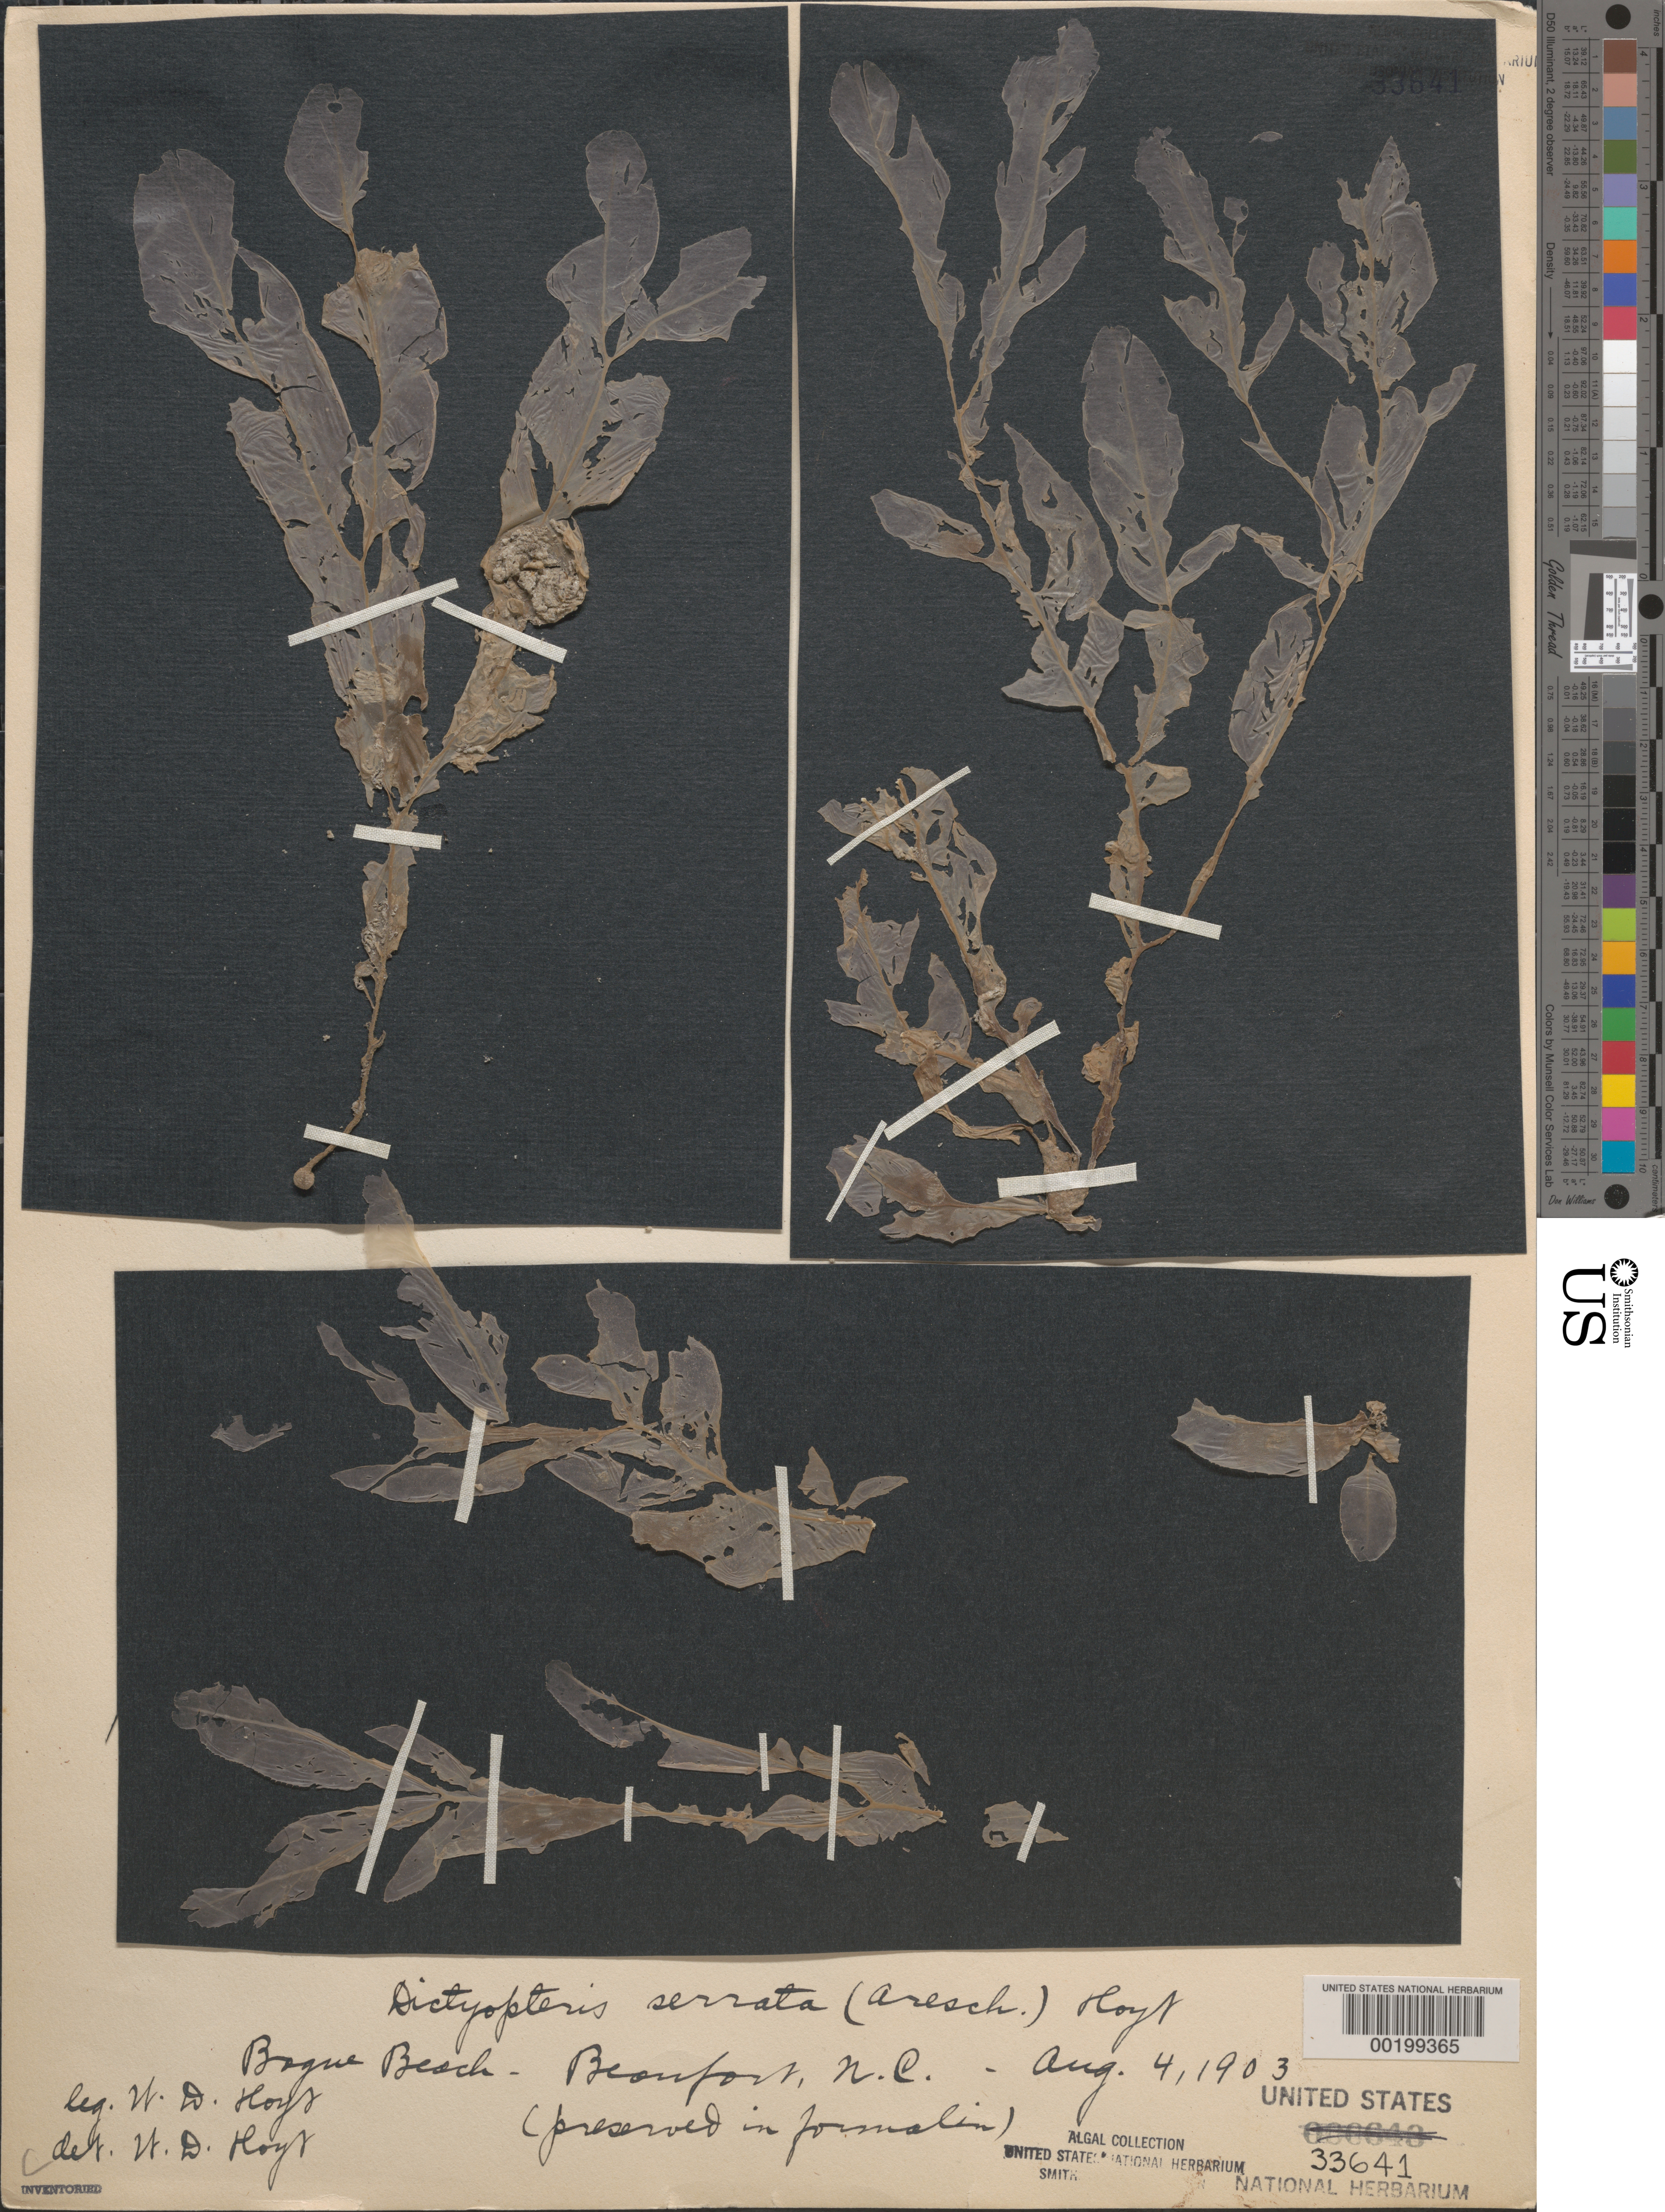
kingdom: Chromista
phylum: Ochrophyta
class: Phaeophyceae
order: Dictyotales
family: Dictyotaceae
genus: Dictyopteris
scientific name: Dictyopteris serrata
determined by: Hoyt, W. D.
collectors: W. D. Hoyt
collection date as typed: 04 Aug 1903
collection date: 1903-08-04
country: United States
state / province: North Carolina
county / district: Carteret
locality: Beaufort, Bogue Beach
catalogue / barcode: US 33641